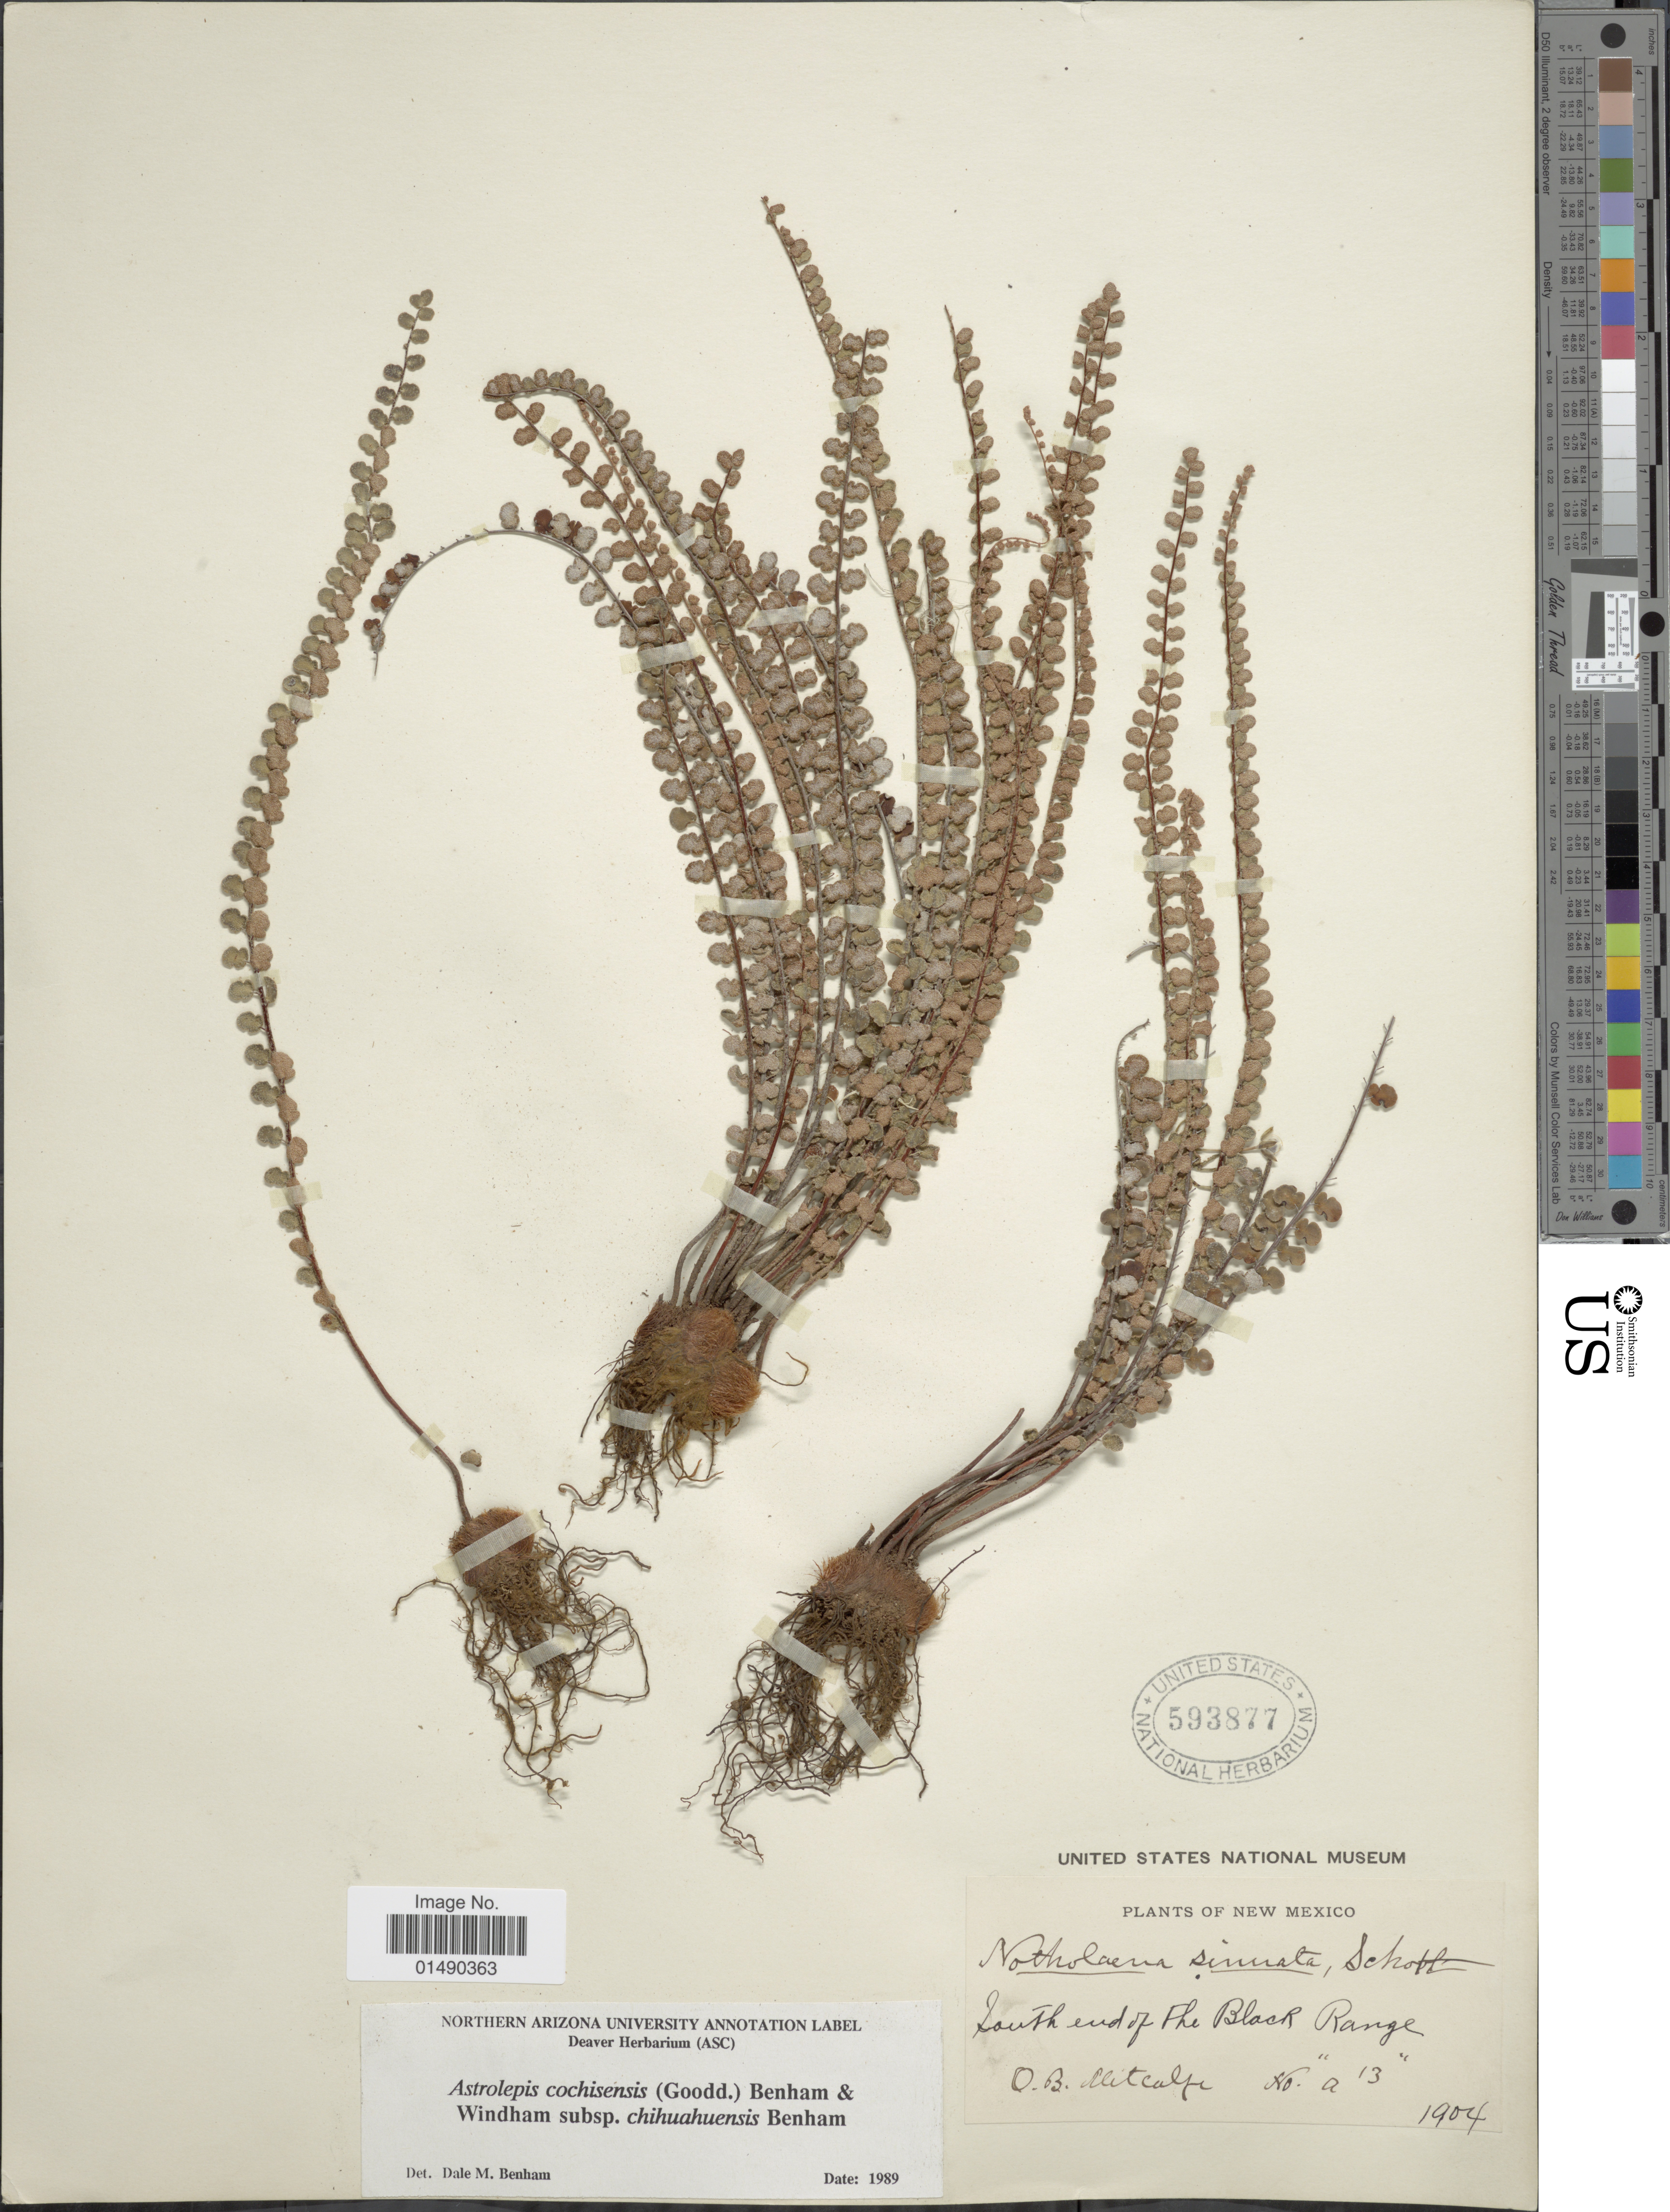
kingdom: Plantae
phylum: Tracheophyta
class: Polypodiopsida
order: Polypodiales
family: Pteridaceae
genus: Astrolepis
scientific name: Astrolepis cochisensis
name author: (C.O. Goodd.) D.M. Benham & Windham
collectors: O. B. Metcalfe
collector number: a13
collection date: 1904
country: United States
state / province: New Mexico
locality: New Mexico, South end of the Black Range.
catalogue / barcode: US 593877